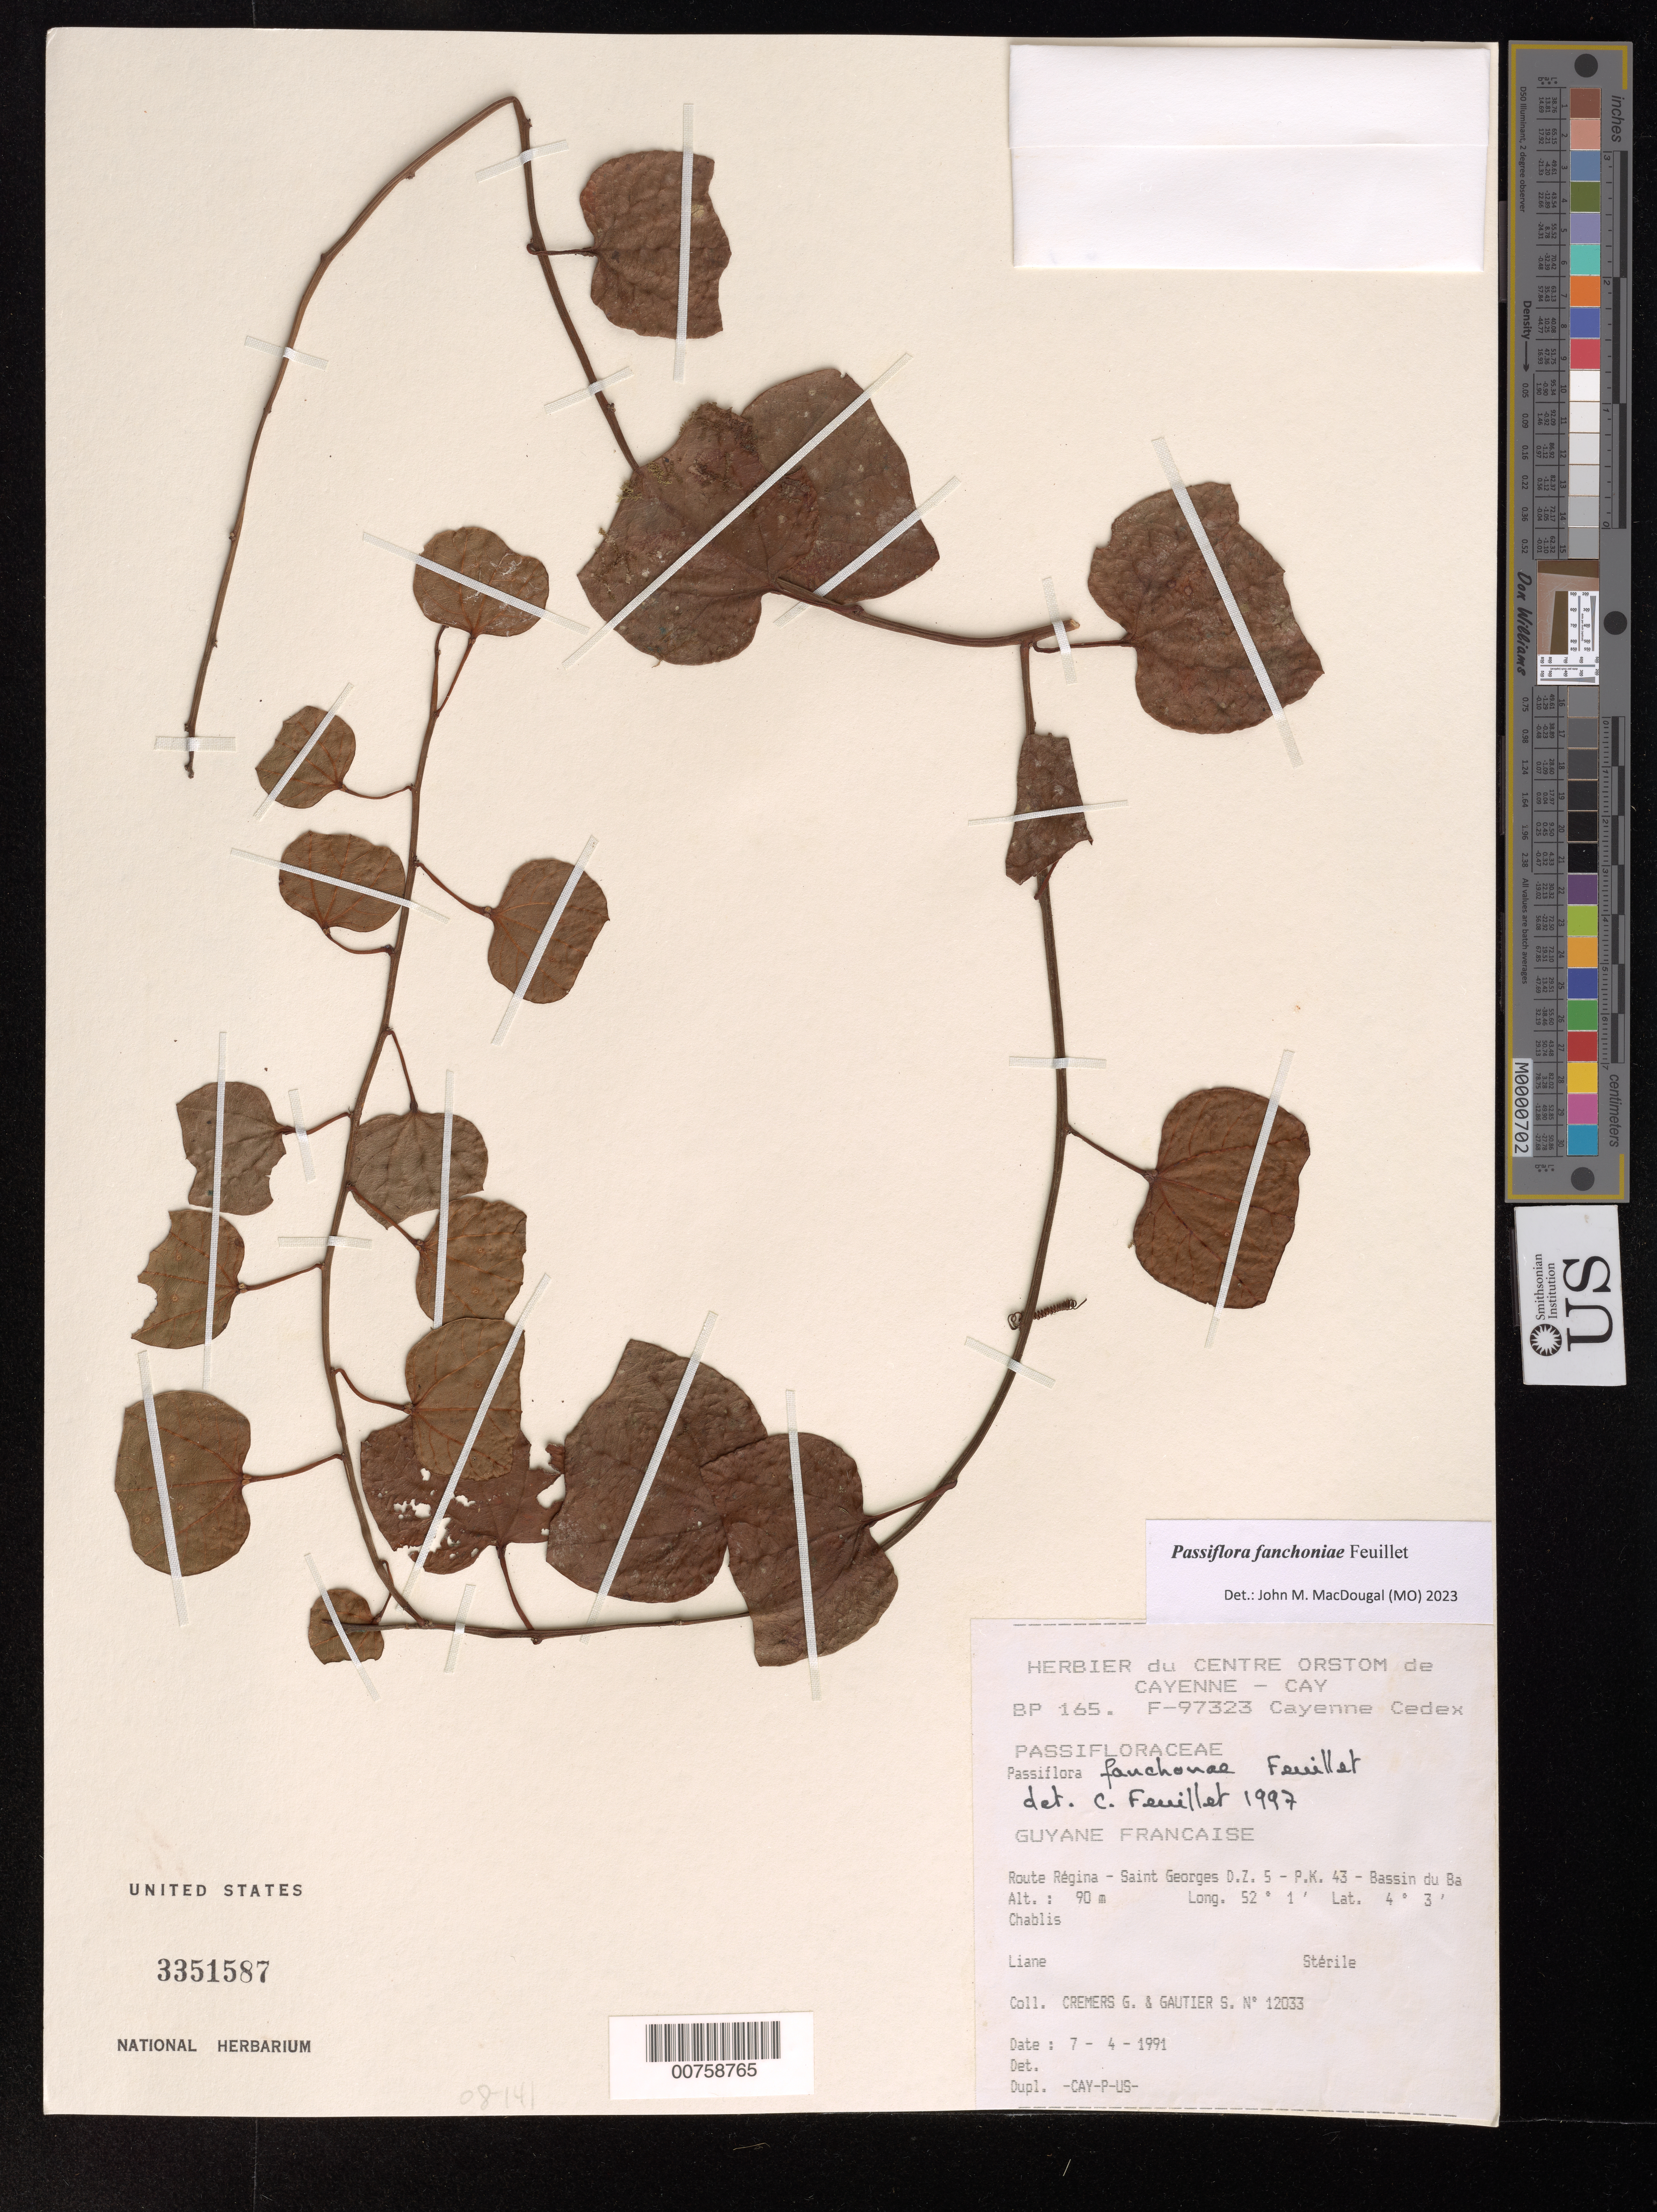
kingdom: Plantae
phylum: Tracheophyta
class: Magnoliopsida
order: Malpighiales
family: Passifloraceae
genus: Passiflora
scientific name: Passiflora fanchonae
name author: Feuillet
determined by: Feuillet, C.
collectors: G. Cremers & S. Gautier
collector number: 12033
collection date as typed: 7-Apr-91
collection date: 1991-04-07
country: French Guiana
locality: Route Régina, Saint Georges, DZ 5-PK43, Bassin de l'Approuague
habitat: Chablis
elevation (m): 90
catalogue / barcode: US 3351587